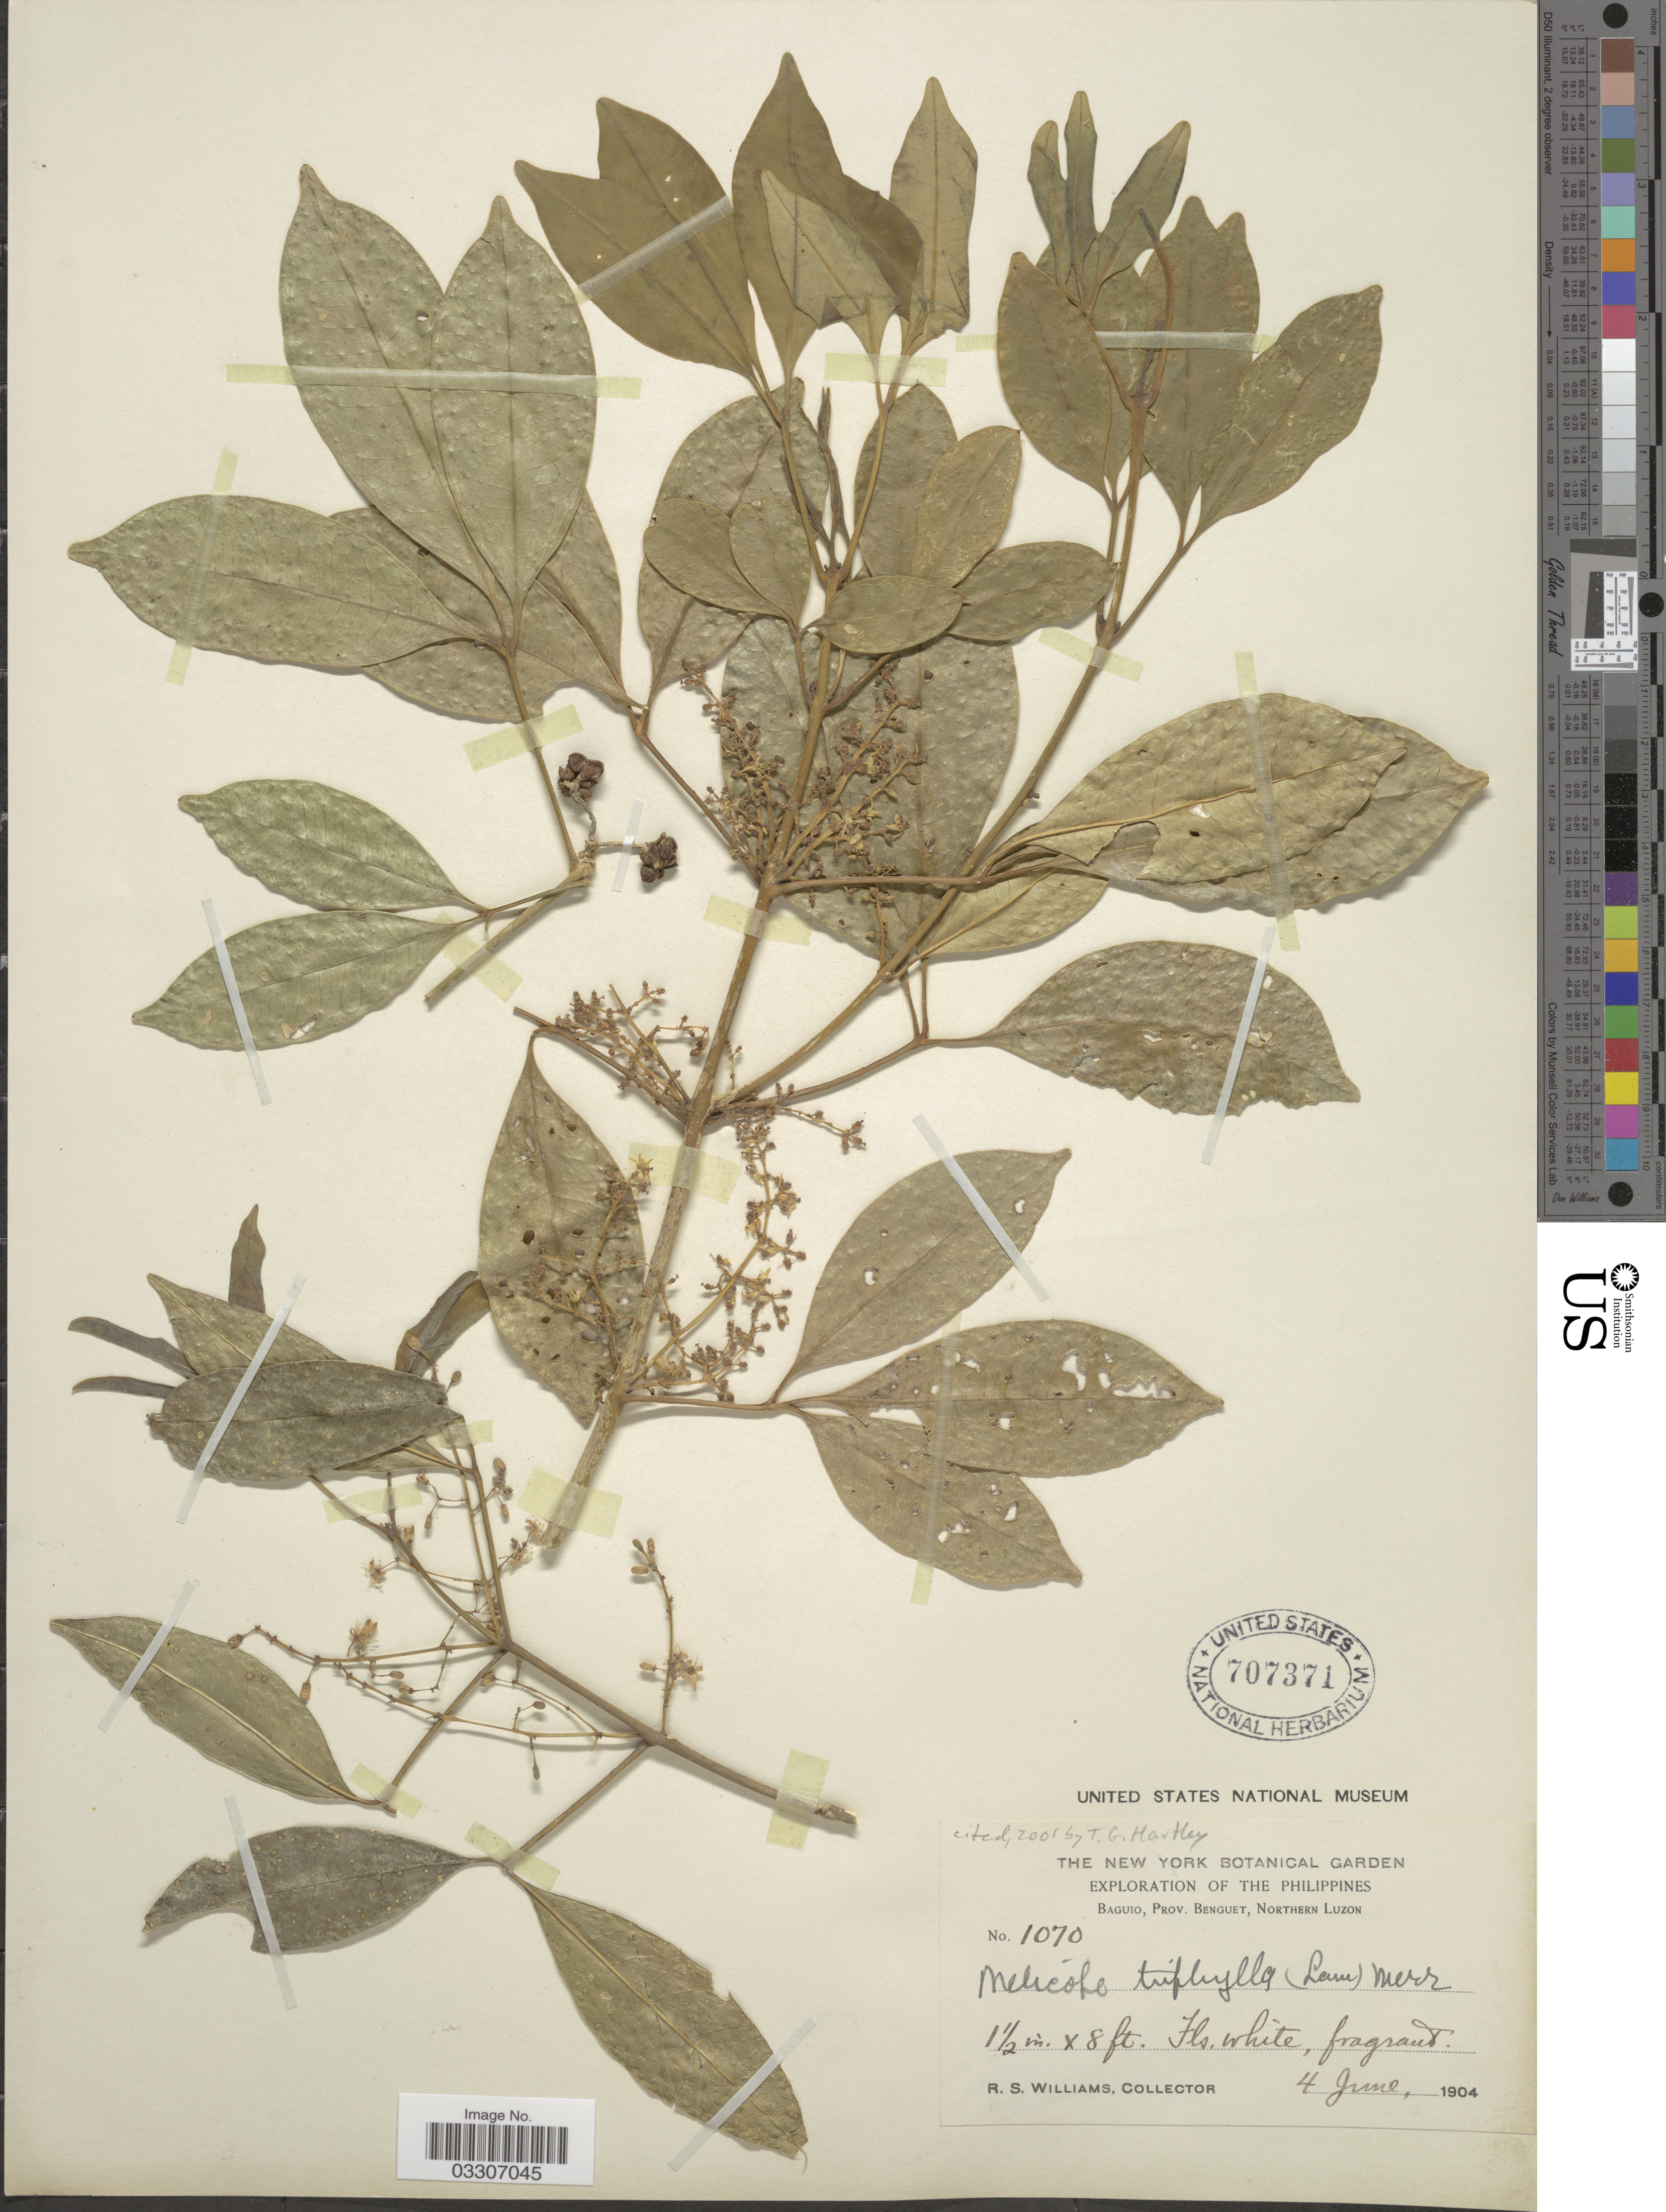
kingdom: Plantae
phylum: Tracheophyta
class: Magnoliopsida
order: Sapindales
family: Rutaceae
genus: Melicope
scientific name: Melicope triphylla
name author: (Lam.) Merr.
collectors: R. S. Williams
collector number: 1070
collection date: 1904-06-04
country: Philippines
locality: Baguio, Prov. Benguet, Northern Luzon.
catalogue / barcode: US 707371